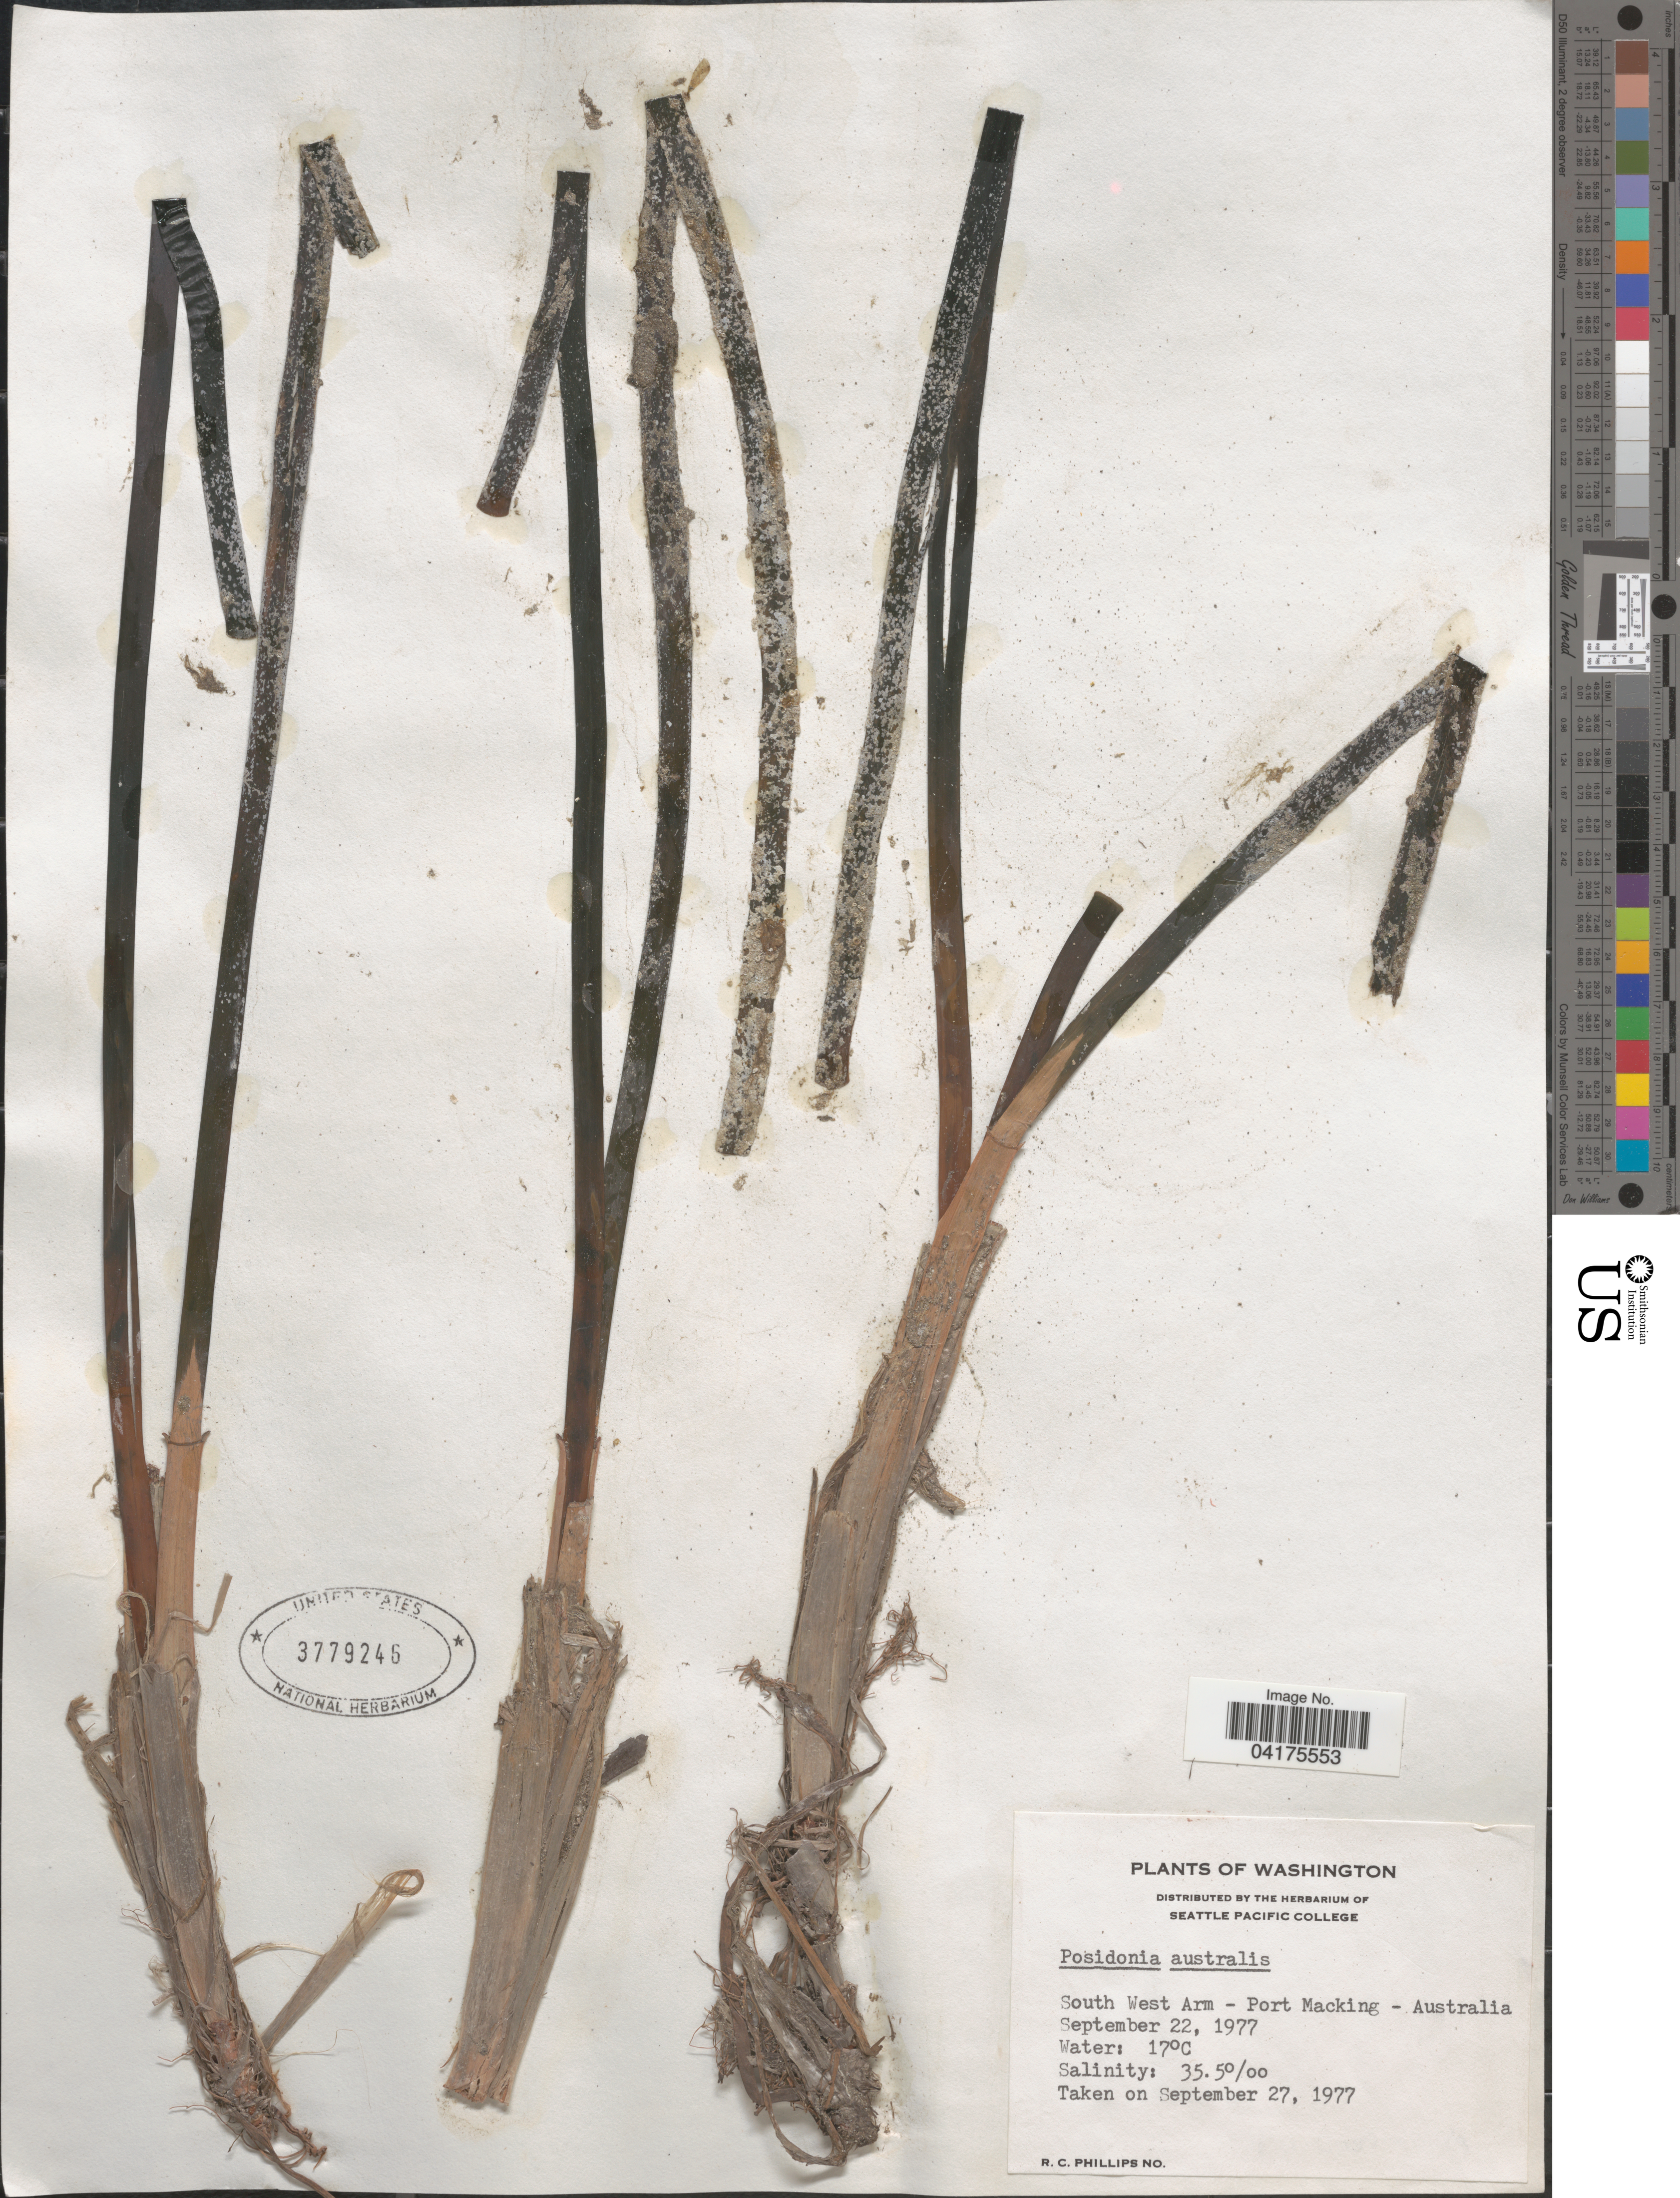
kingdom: Plantae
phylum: Tracheophyta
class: Liliopsida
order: Alismatales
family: Posidoniaceae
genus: Posidonia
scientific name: Posidonia australis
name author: Hook. f.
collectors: R. C. Phillips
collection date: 1977-09-22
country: Australia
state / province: New South Wales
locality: South West Arm - Port Macking [= Port Hacking].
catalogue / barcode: US 3779246